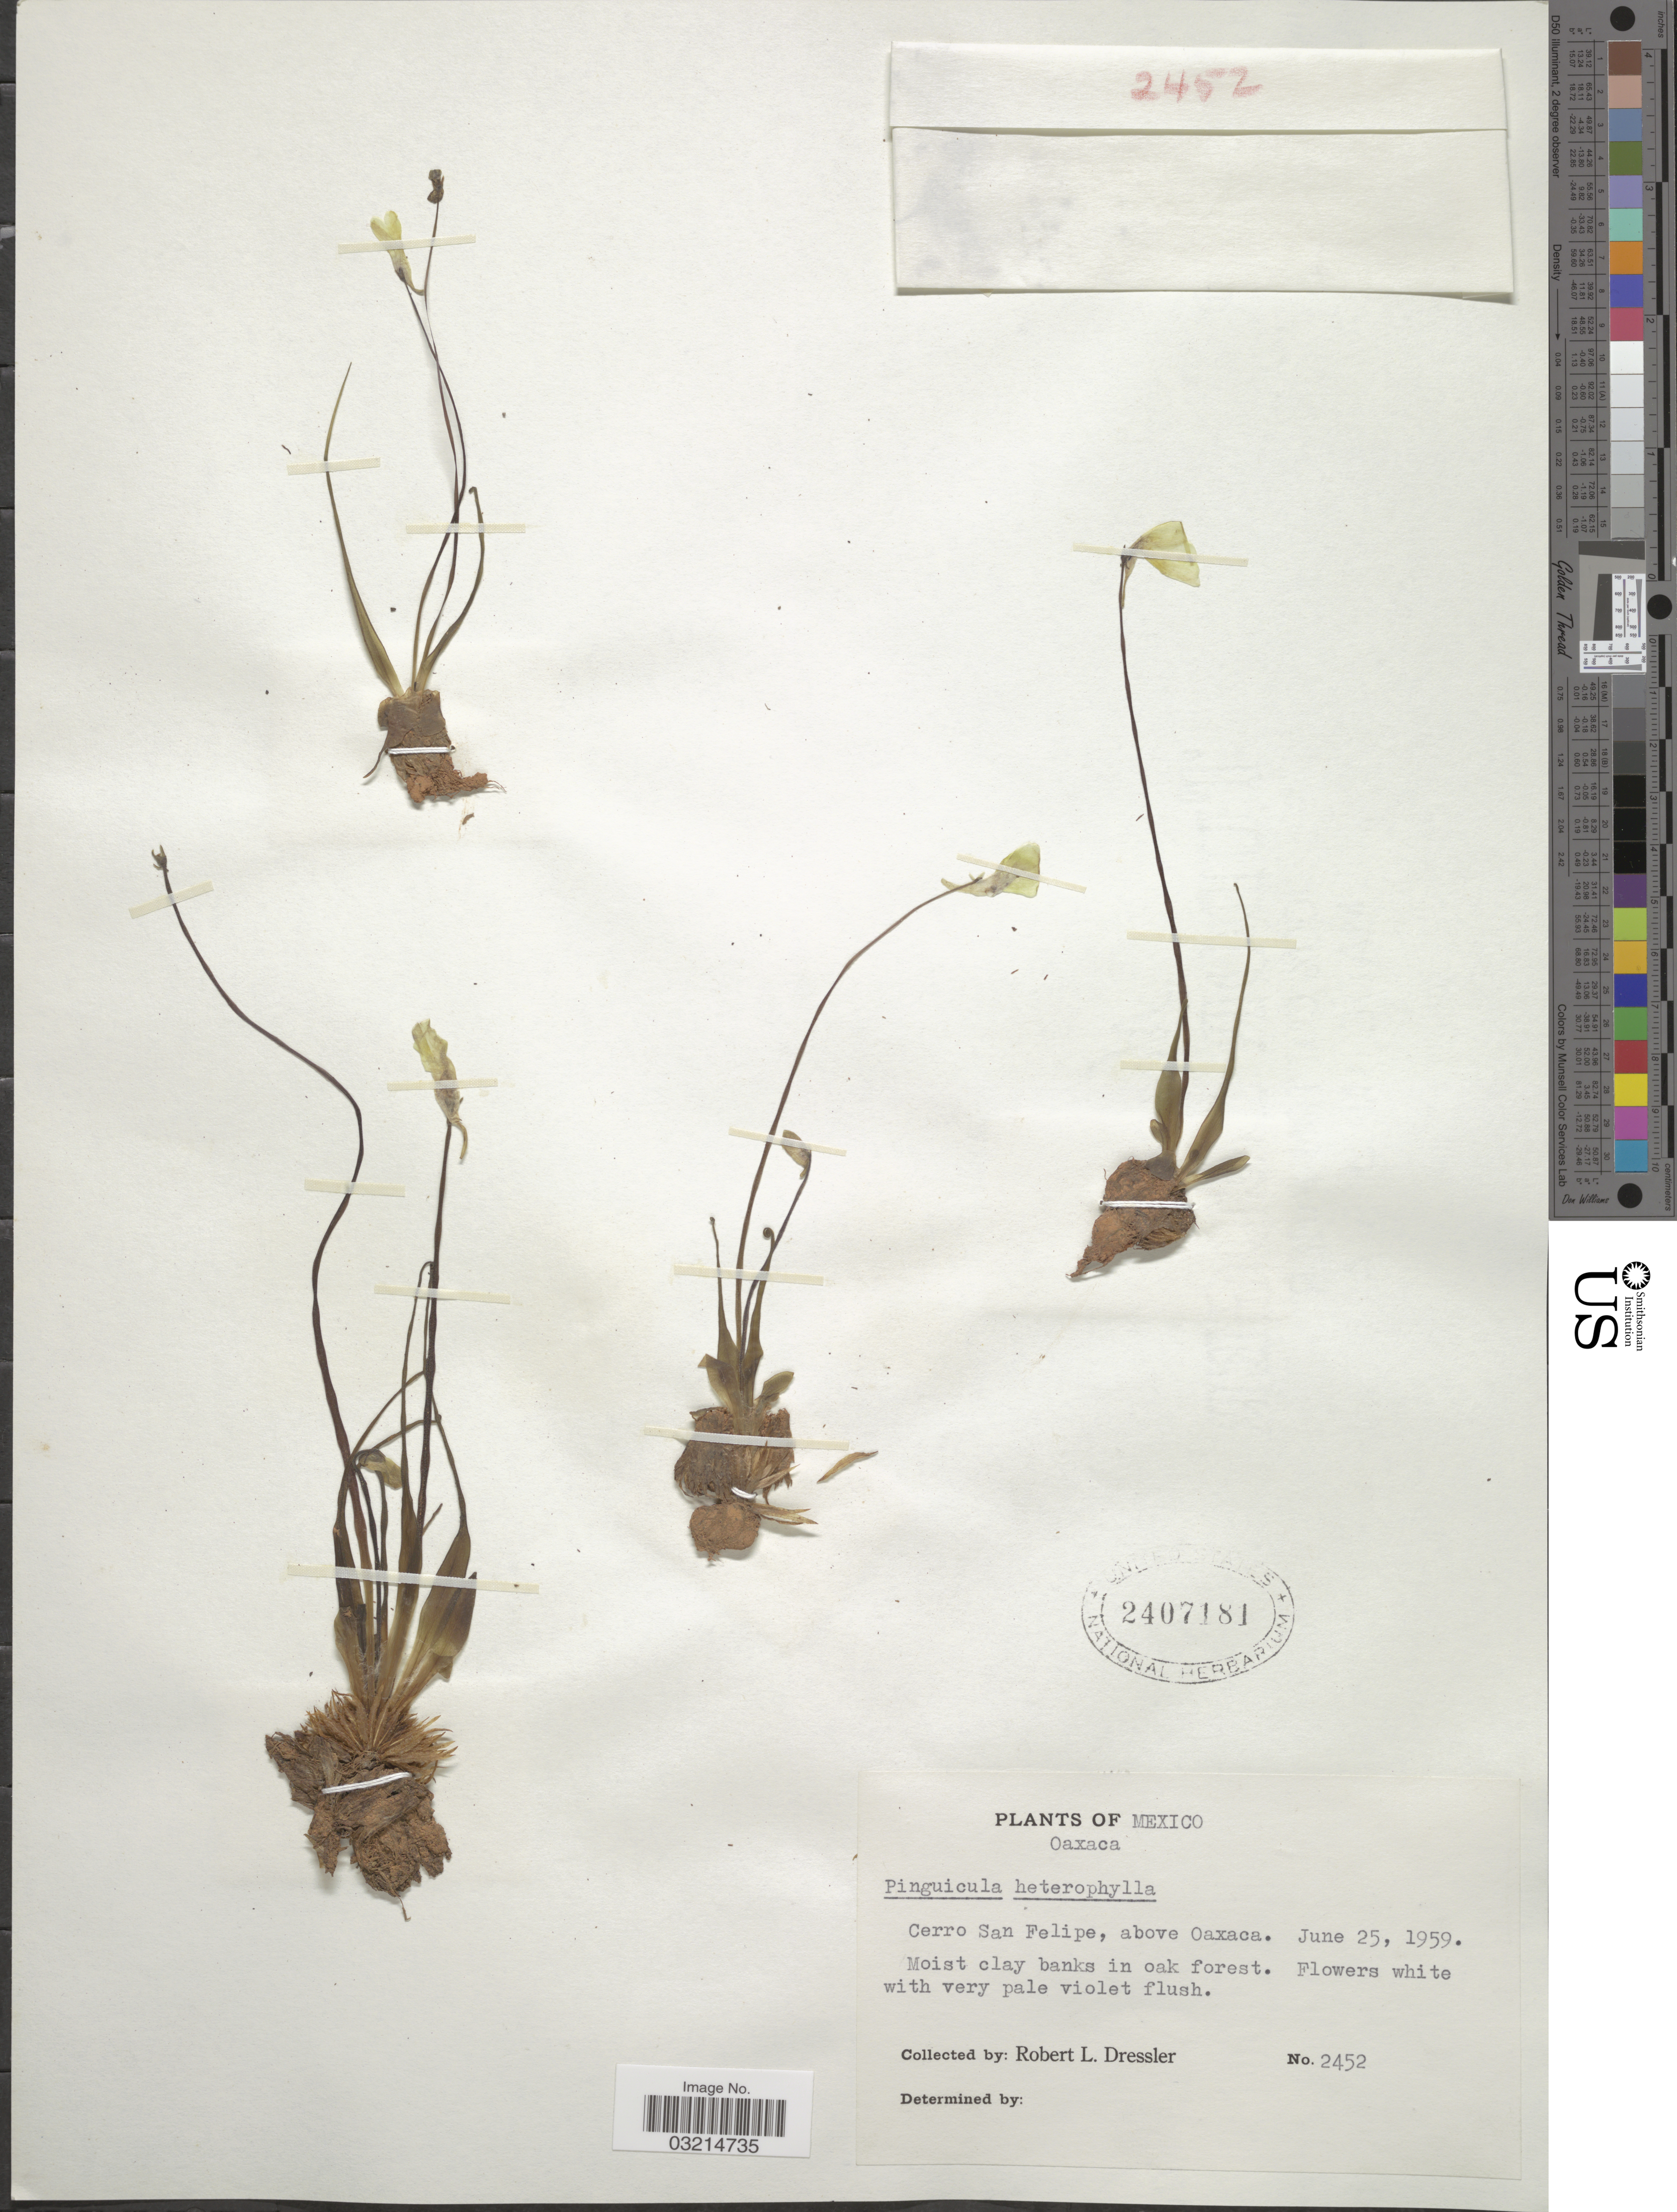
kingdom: Plantae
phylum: Tracheophyta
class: Magnoliopsida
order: Lamiales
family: Lentibulariaceae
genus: Pinguicula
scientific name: Pinguicula heterophylla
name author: Benth.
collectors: R. Dressler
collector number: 2452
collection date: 1959-06-25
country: Mexico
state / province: Oaxaca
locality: Cerro San Felipe, above Oaxaca.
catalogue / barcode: US 2407181